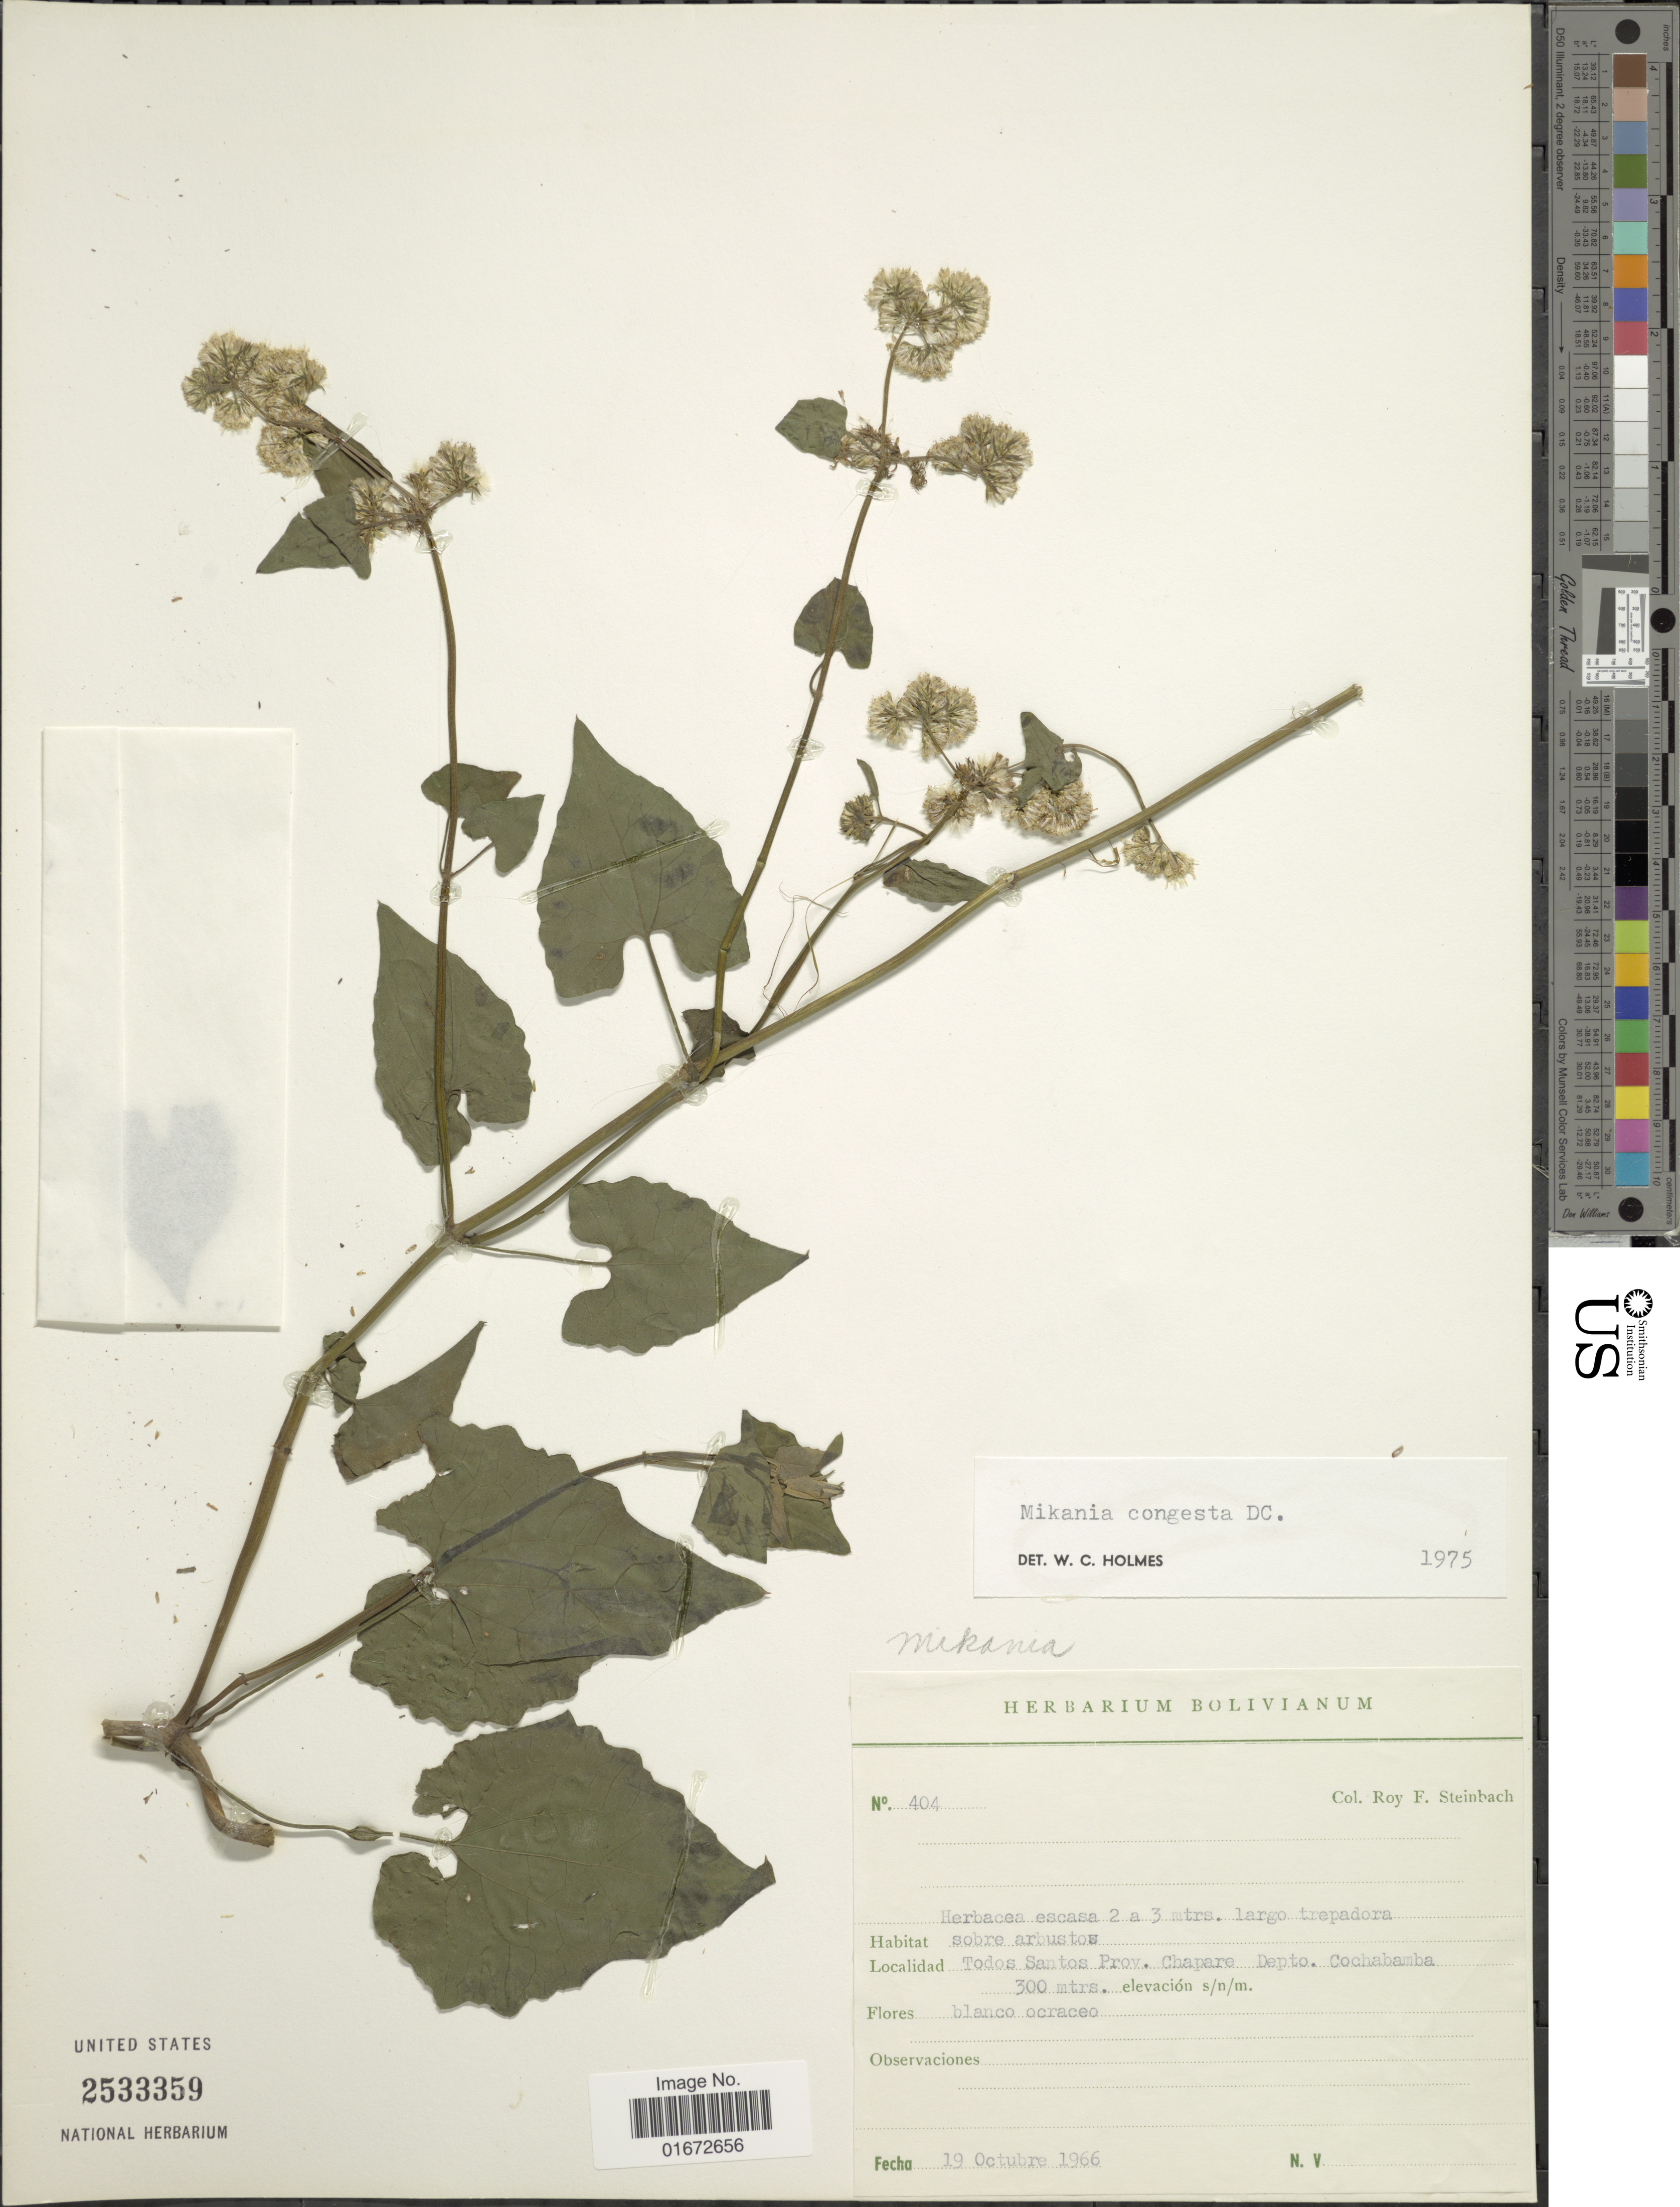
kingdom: Plantae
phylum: Tracheophyta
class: Magnoliopsida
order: Asterales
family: Asteraceae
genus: Mikania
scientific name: Mikania congesta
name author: DC.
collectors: R. F. Steinbach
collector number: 404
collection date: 1966-10-19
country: Bolivia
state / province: Cochabamba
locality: Todos Santos Prov. Capare Depto. Cochabamba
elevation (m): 300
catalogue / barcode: US 2533359